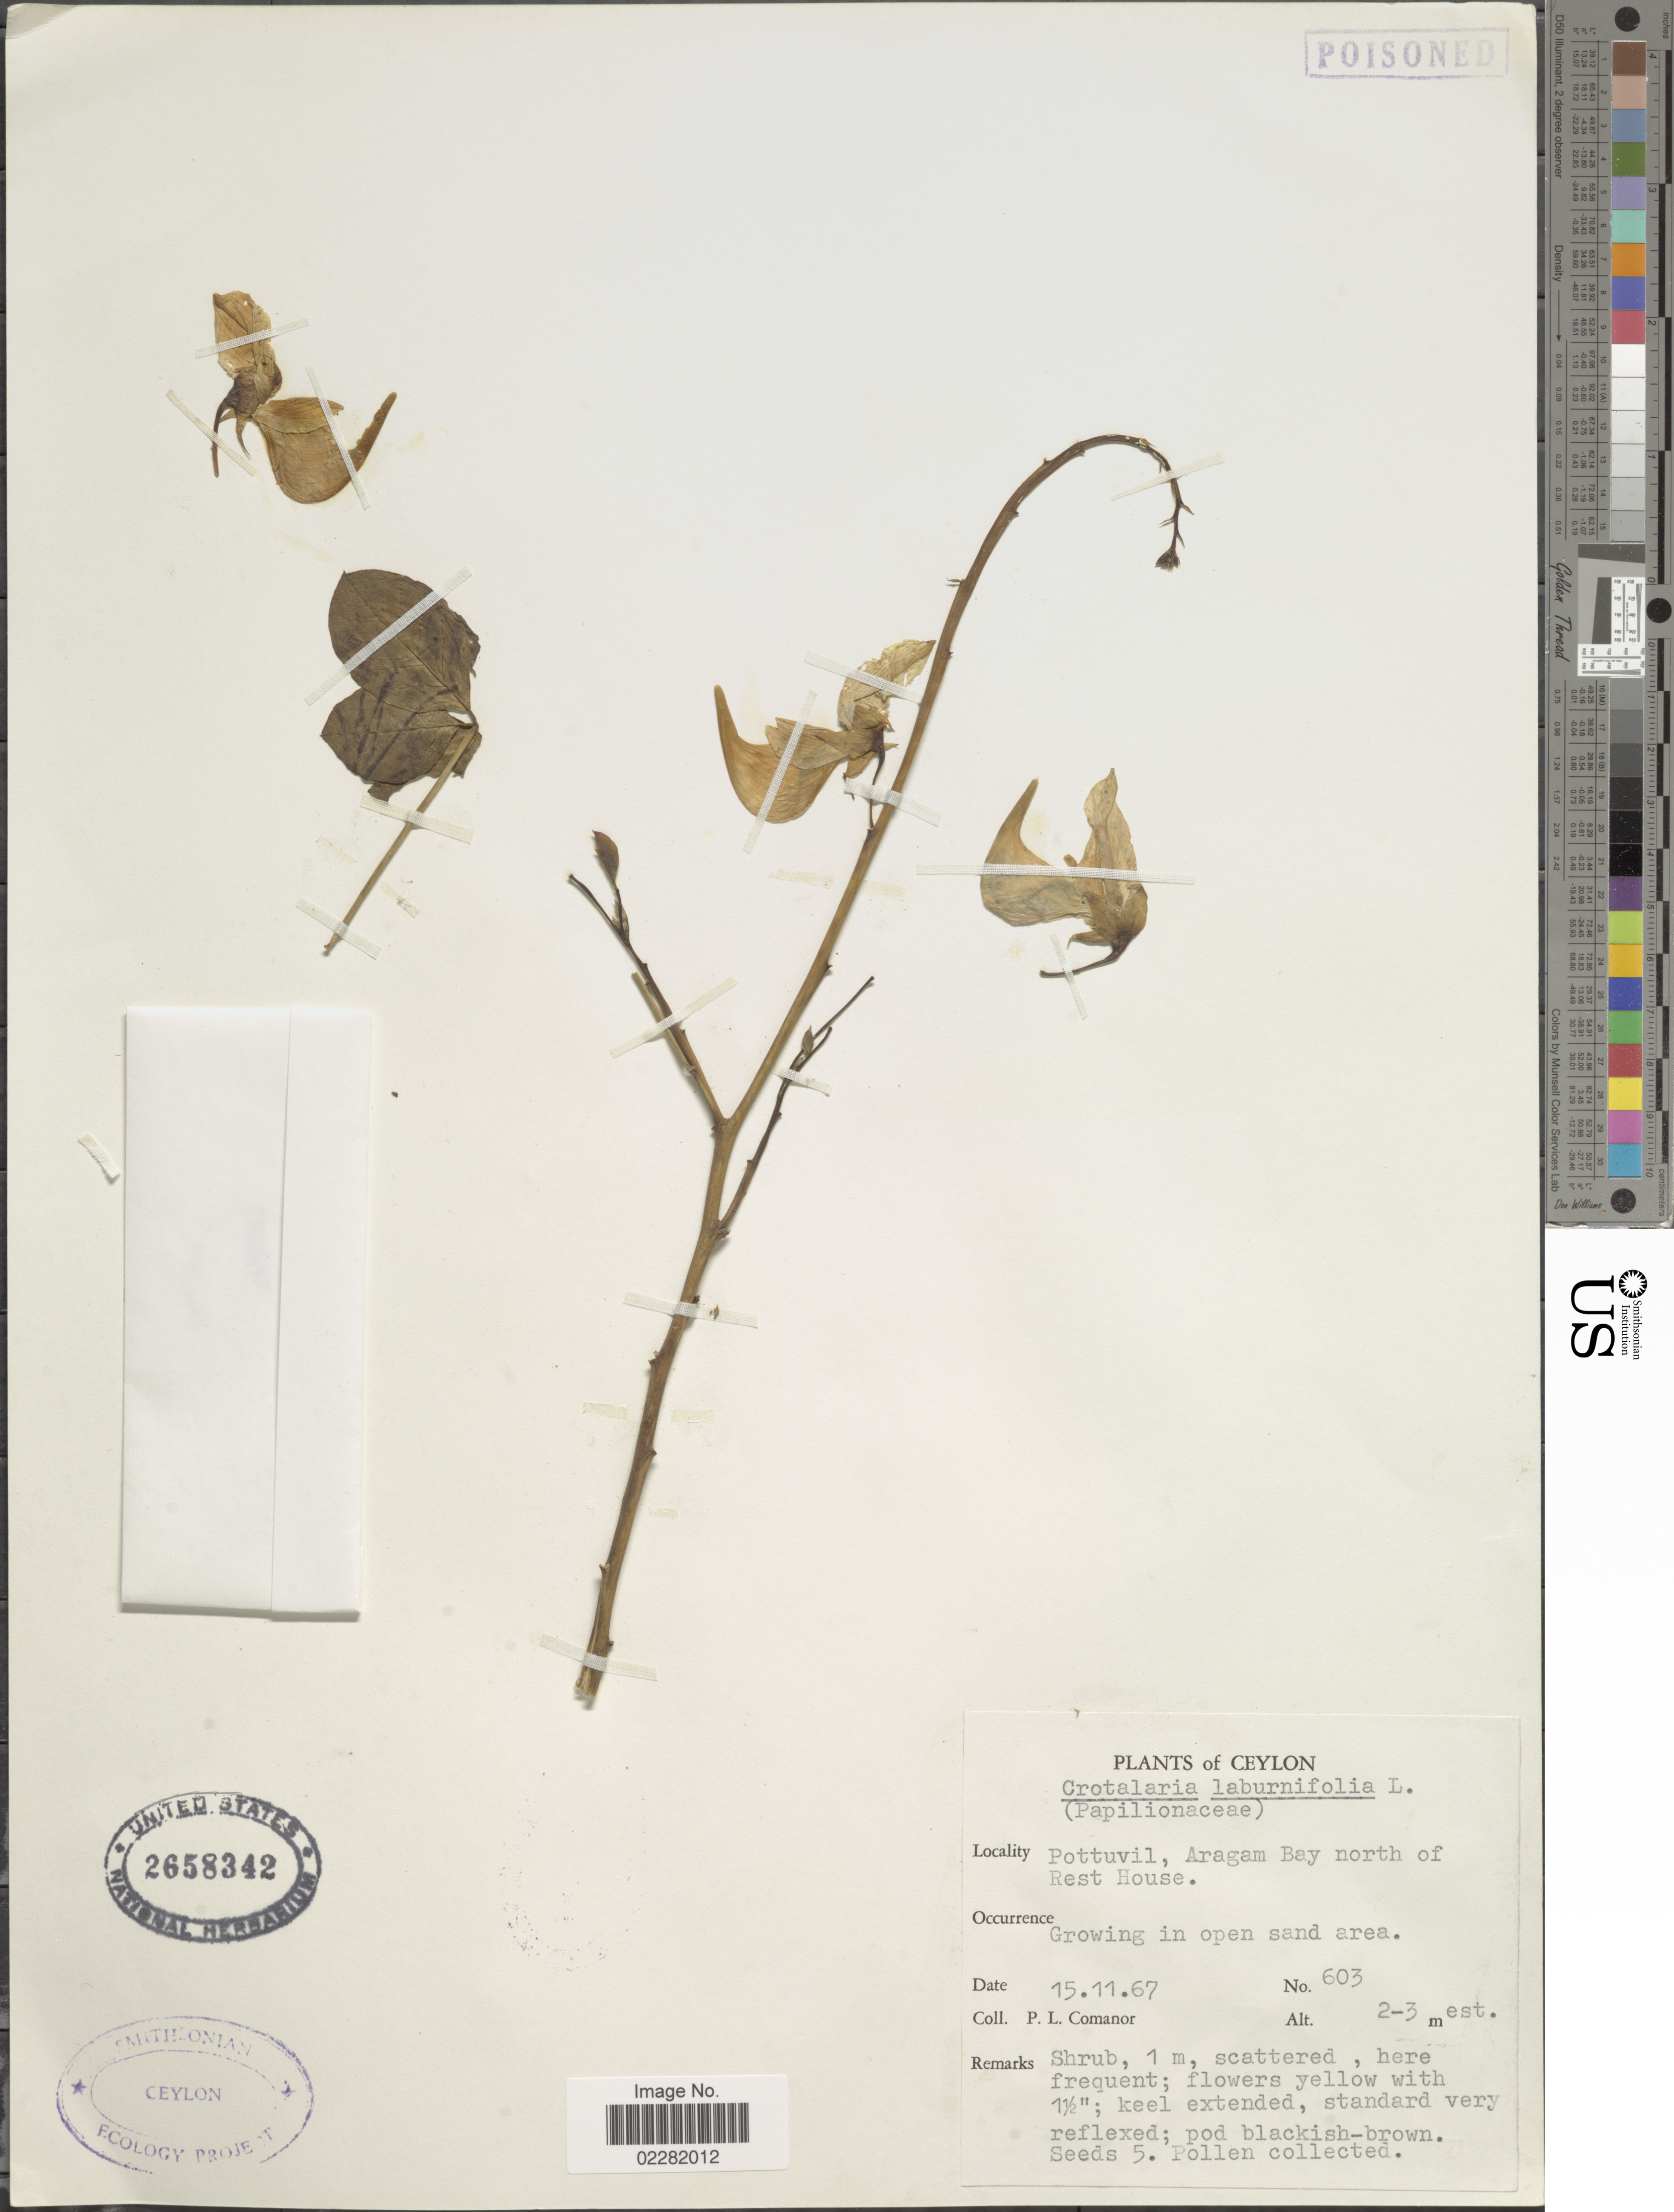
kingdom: Plantae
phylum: Tracheophyta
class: Magnoliopsida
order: Fabales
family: Fabaceae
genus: Crotalaria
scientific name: Crotalaria laburnifolia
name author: L.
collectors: P. Comanor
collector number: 603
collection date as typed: Transcribed d/m/y: 15/11/67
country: Sri Lanka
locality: Ceylon. Pottuvil, Aragam Bay north of Rest House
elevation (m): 2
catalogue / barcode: US 2658342